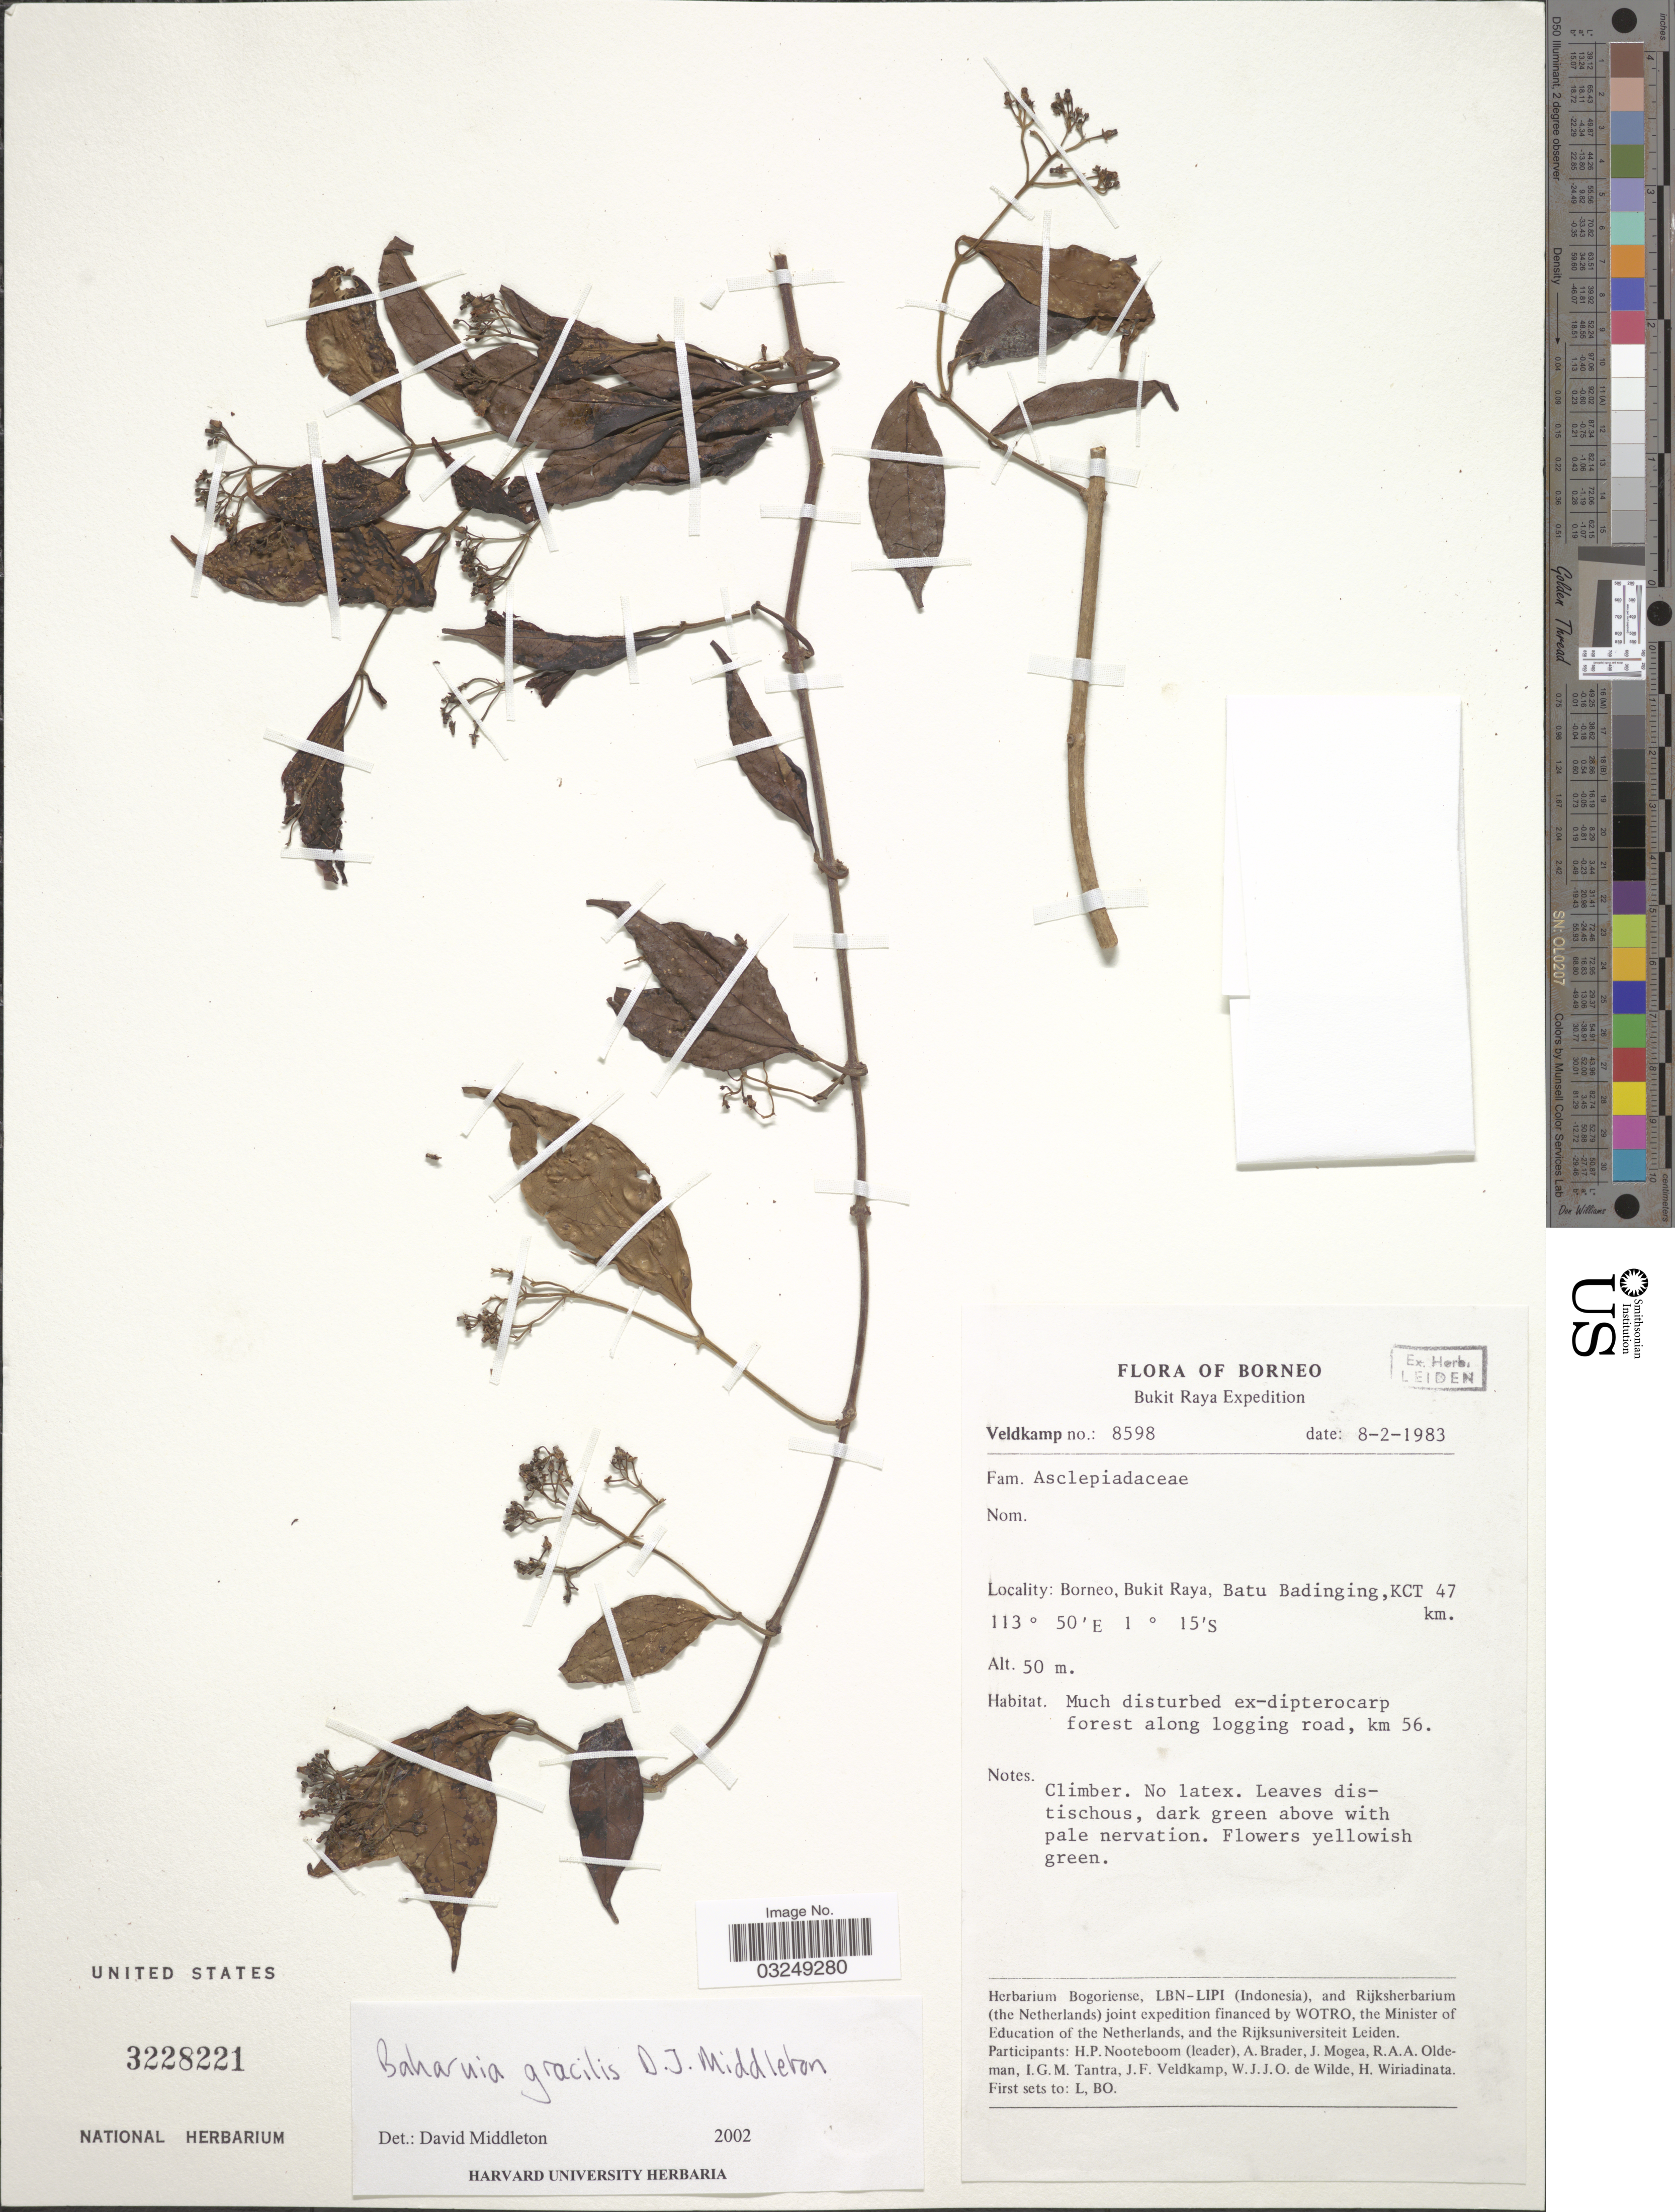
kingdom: Plantae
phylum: Tracheophyta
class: Magnoliopsida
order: Gentianales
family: Apocynaceae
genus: Baharuia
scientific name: Baharuia gracilis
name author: Mabb.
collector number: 8598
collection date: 1983-02-08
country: Indonesia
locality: Borneo, Bukit Raya, Batu Badinging, KCT 47 km.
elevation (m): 50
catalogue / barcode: US 3228221